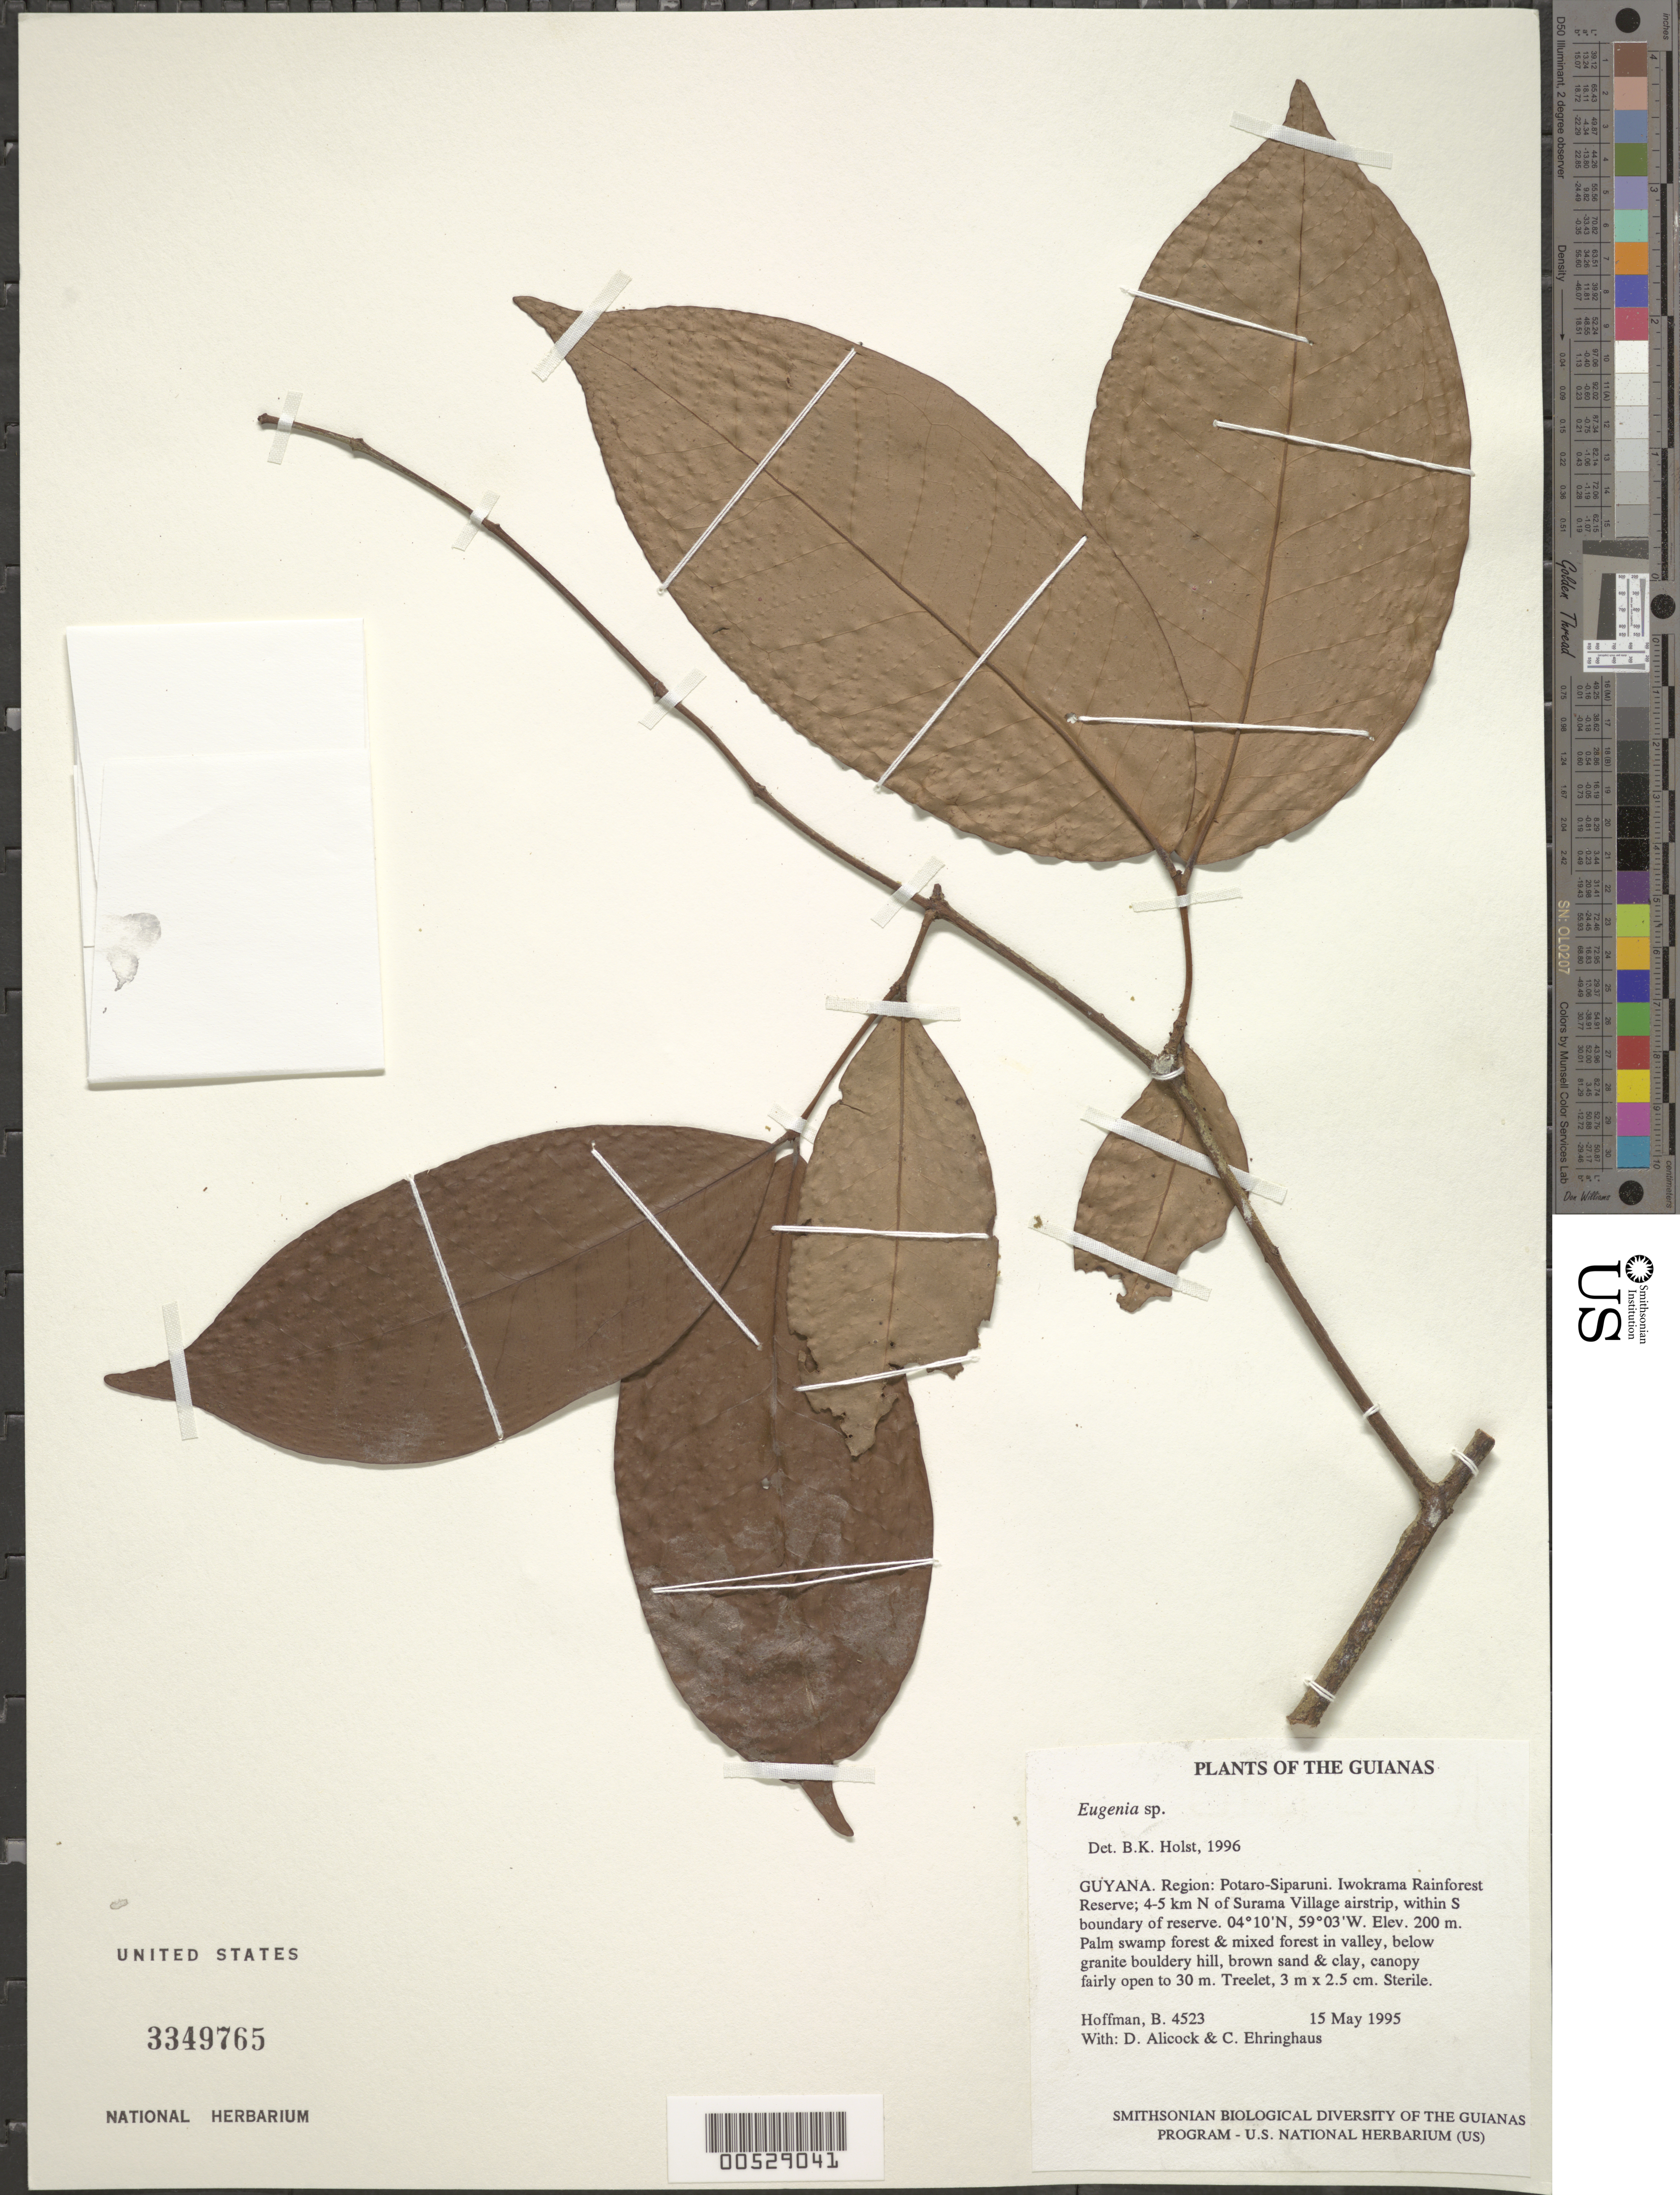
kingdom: Plantae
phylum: Tracheophyta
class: Magnoliopsida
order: Myrtales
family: Myrtaceae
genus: Eugenia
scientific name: Eugenia sp.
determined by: Holst, Bruce K.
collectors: B. Hoffman, D. Allicock & C. Ehringhaus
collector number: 4523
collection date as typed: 15 May 1995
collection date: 1995-05-15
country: Guyana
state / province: Potaro-Siparuni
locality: Iwokrama Rainforest Reserve; 4-5 km N of Surama village airstrip, within S boundary of reserve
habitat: Palm swamp forest & mixed forest in valley, below granite bouldery hill, brown sand & clay, canopy fairly open to 30 m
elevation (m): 200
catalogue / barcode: US 3349765